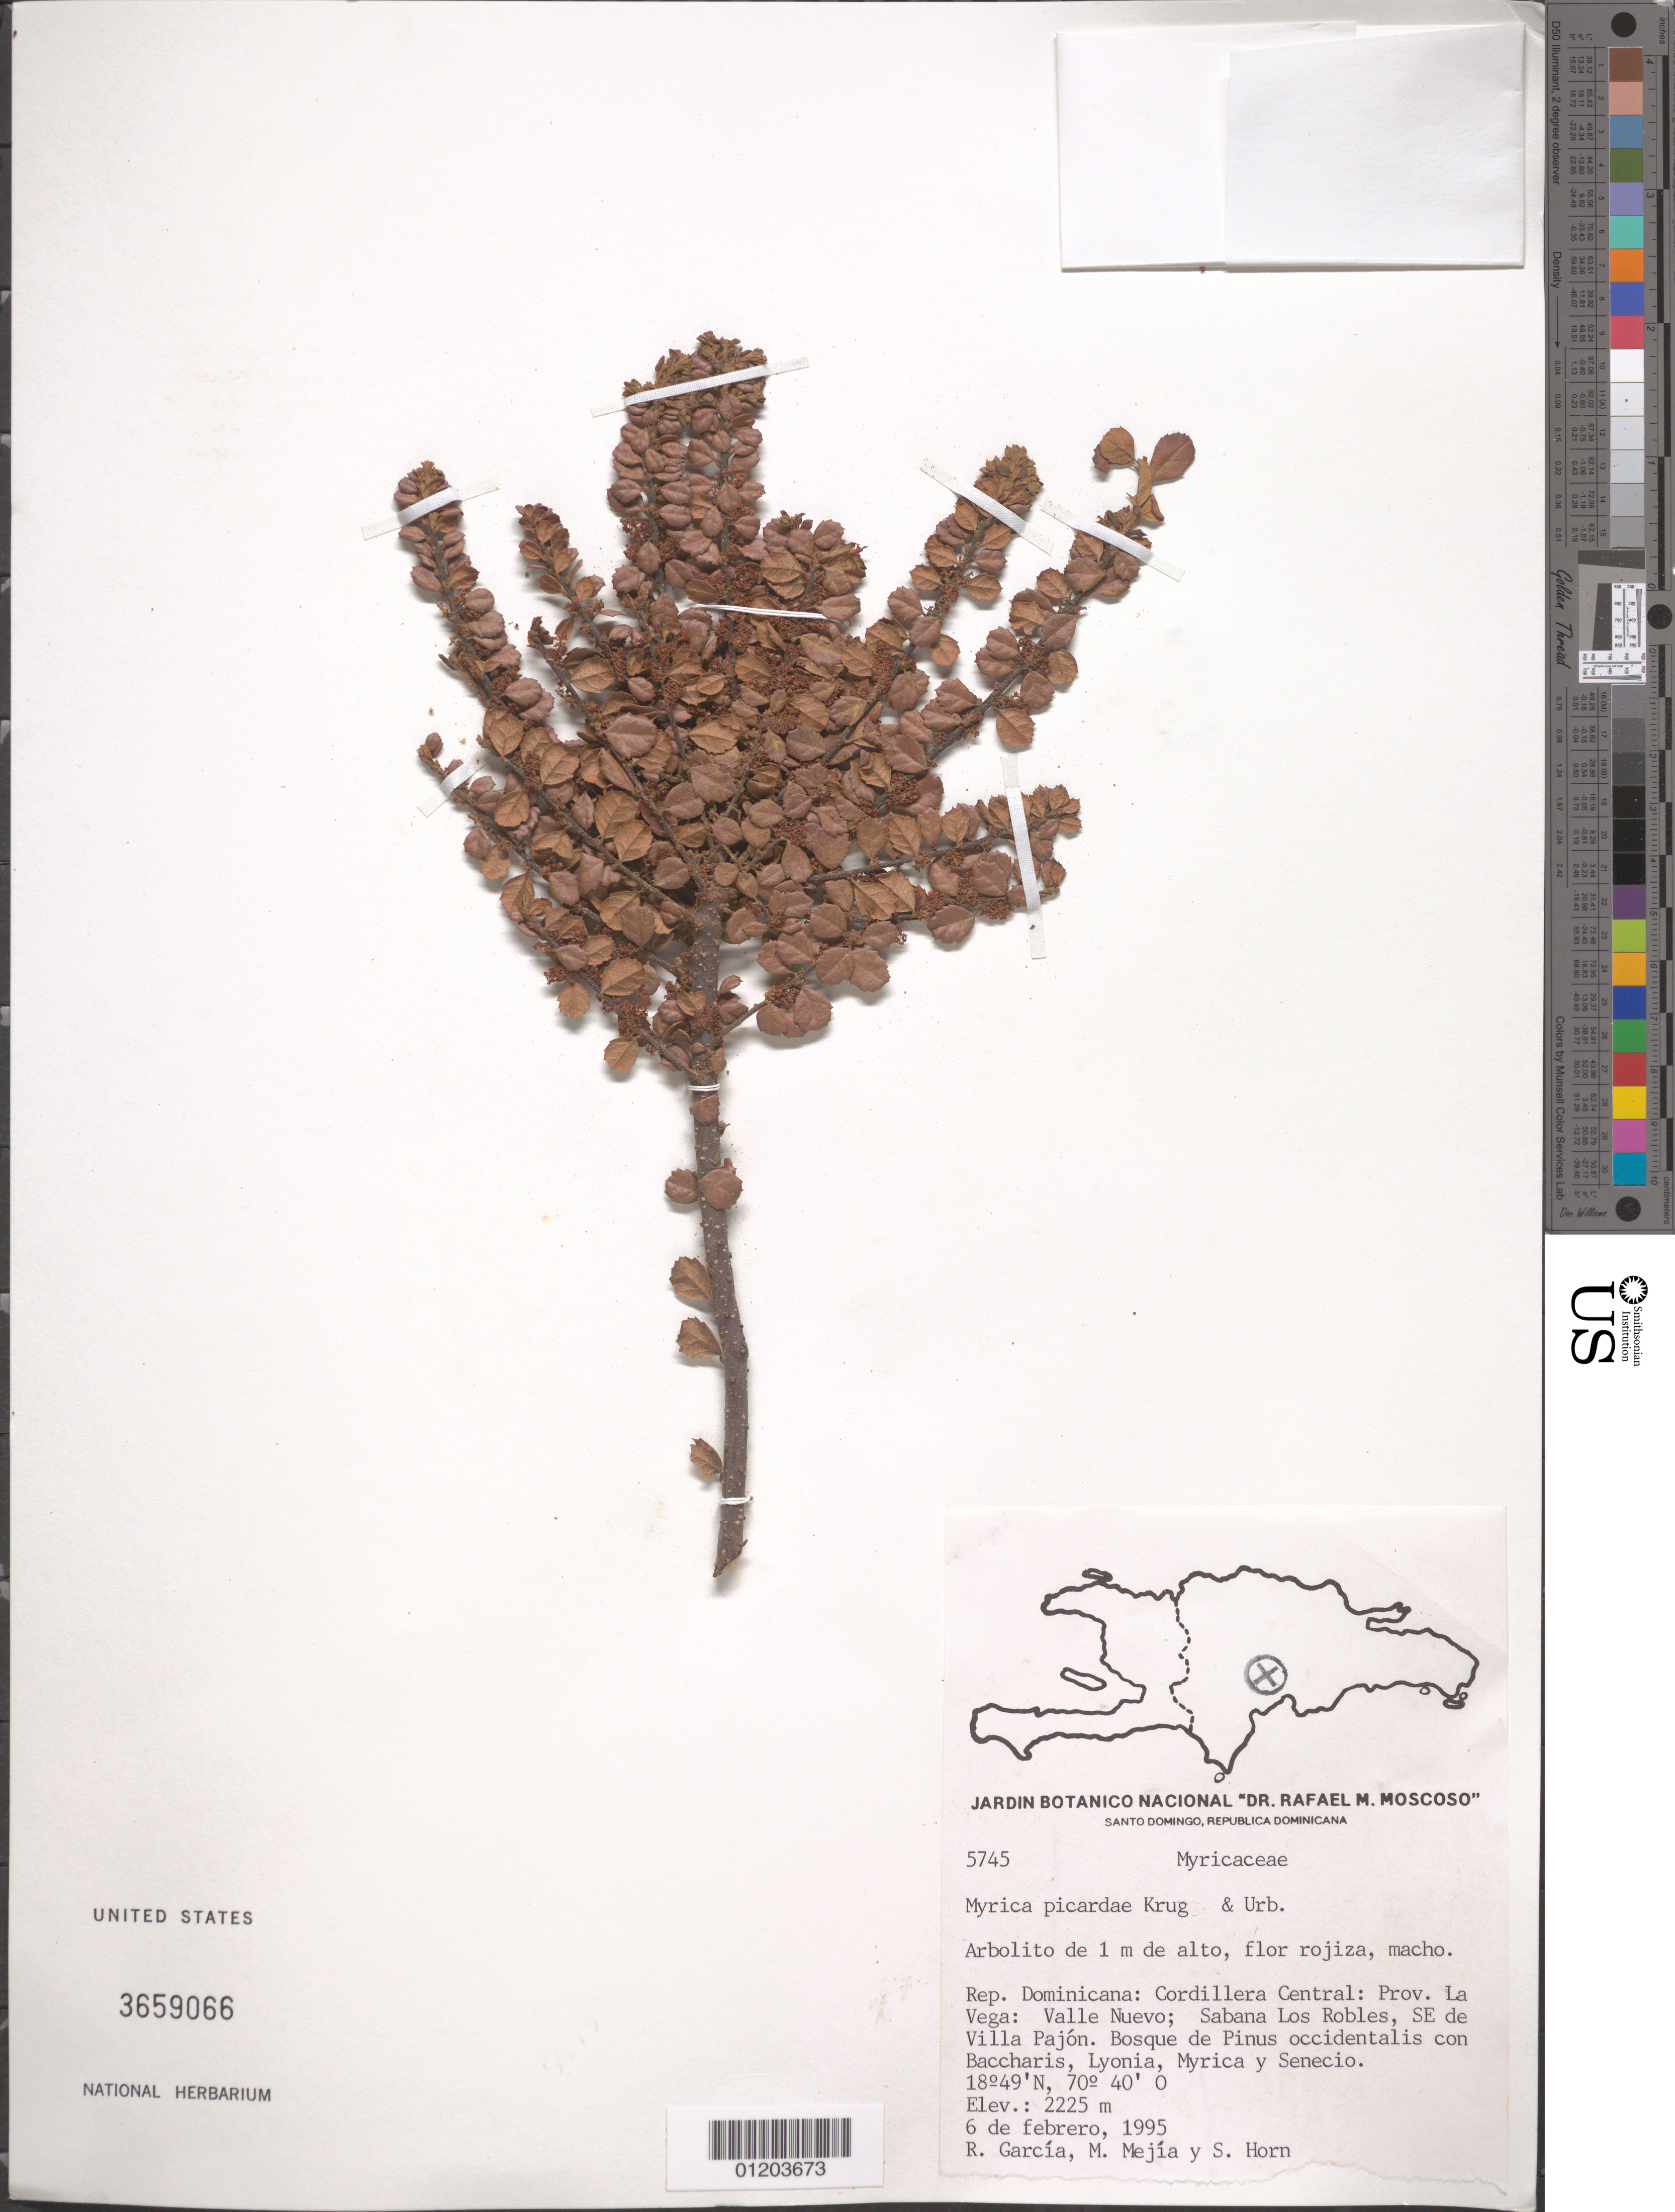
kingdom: Plantae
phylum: Tracheophyta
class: Magnoliopsida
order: Fagales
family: Myricaceae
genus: Morella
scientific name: Morella picardae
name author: (Krug & Urb.) Wilbur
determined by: Strong, Mark T., (BOT), Smithsonian Institution - National Museum of Natural History (UNITED STATES)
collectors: R. García, M. Mejia & S. Horn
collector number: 5745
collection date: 1995-02-06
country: Dominican Republic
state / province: La Vega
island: Hispaniola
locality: Cordillera Central; Valle Nuevo, Sabana Los Robles, SE de Villa Pajón.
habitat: Bosque de Pinus occidentalis con Baccharis, Lyonia, Myrcia y Seneciol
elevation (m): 2225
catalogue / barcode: US 3659066